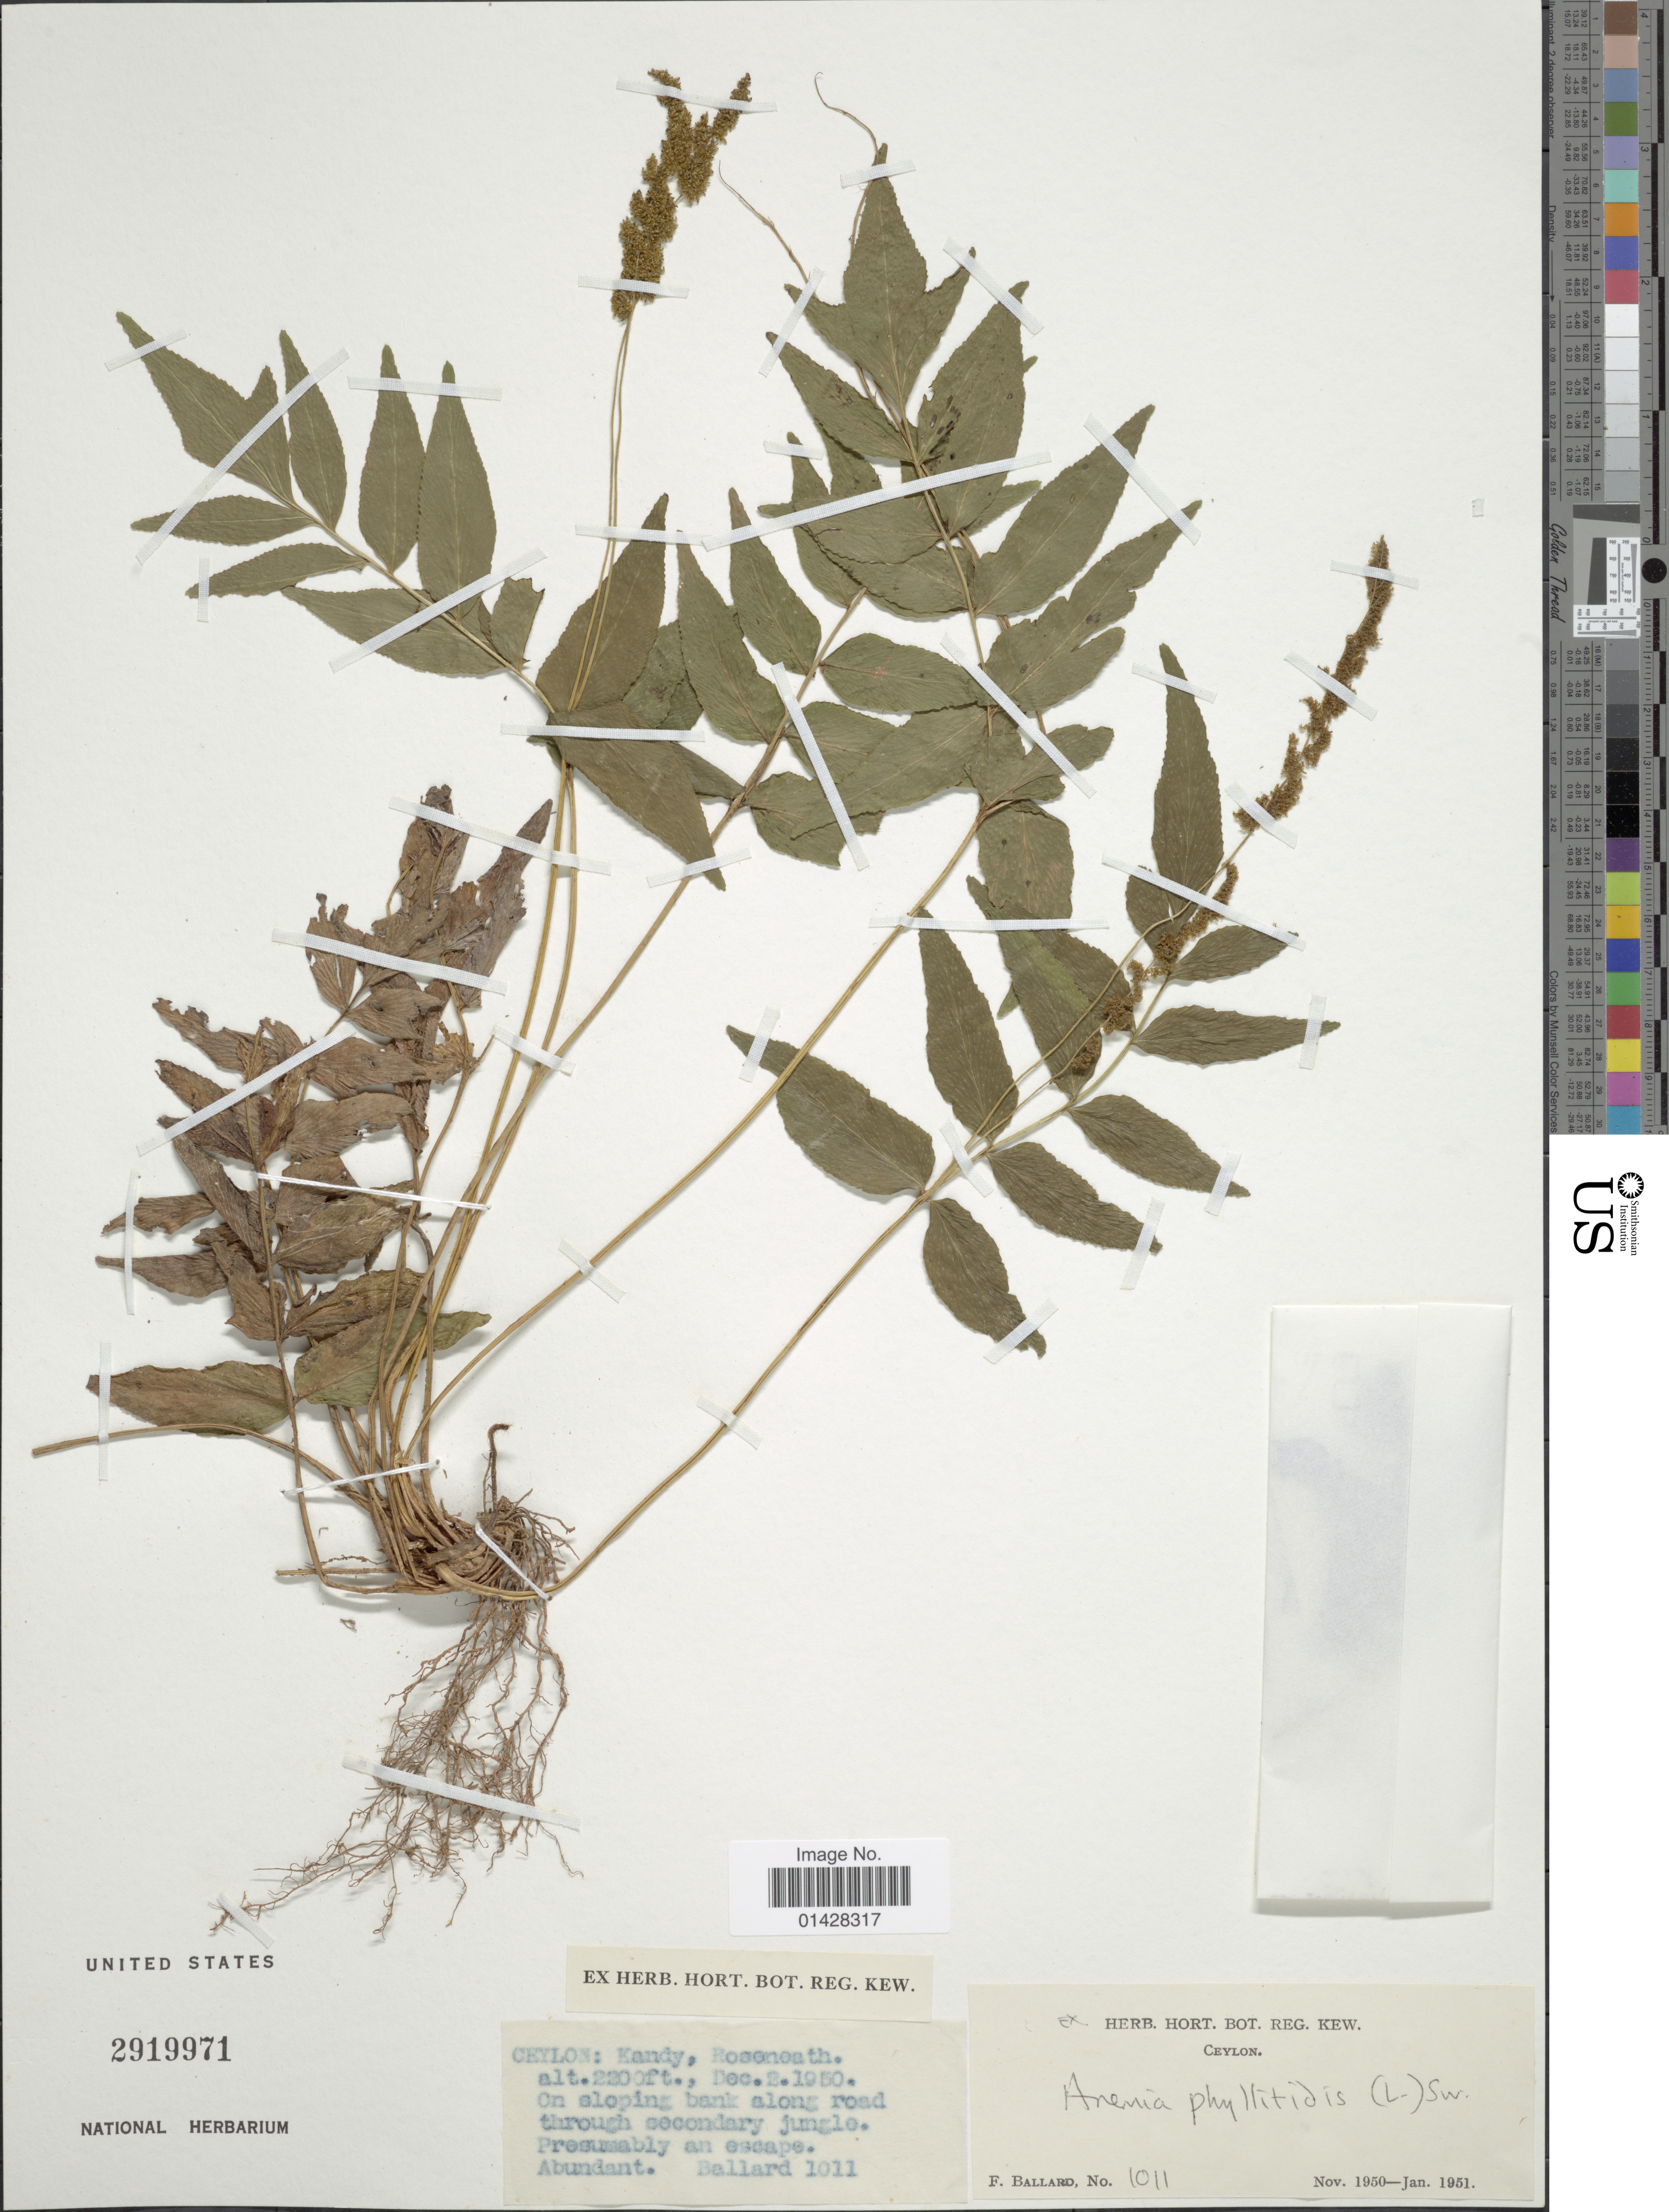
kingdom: Plantae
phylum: Tracheophyta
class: Polypodiopsida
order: Schizaeales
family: Anemiaceae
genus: Anemia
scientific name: Anemia phyllitidis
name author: (L.) Sw.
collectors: F. Ballard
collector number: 1011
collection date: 1950-12-02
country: Sri Lanka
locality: Ceylon: Kandy, Roseneath, On sloping bank along road through secondary jungle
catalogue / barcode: US 2919971